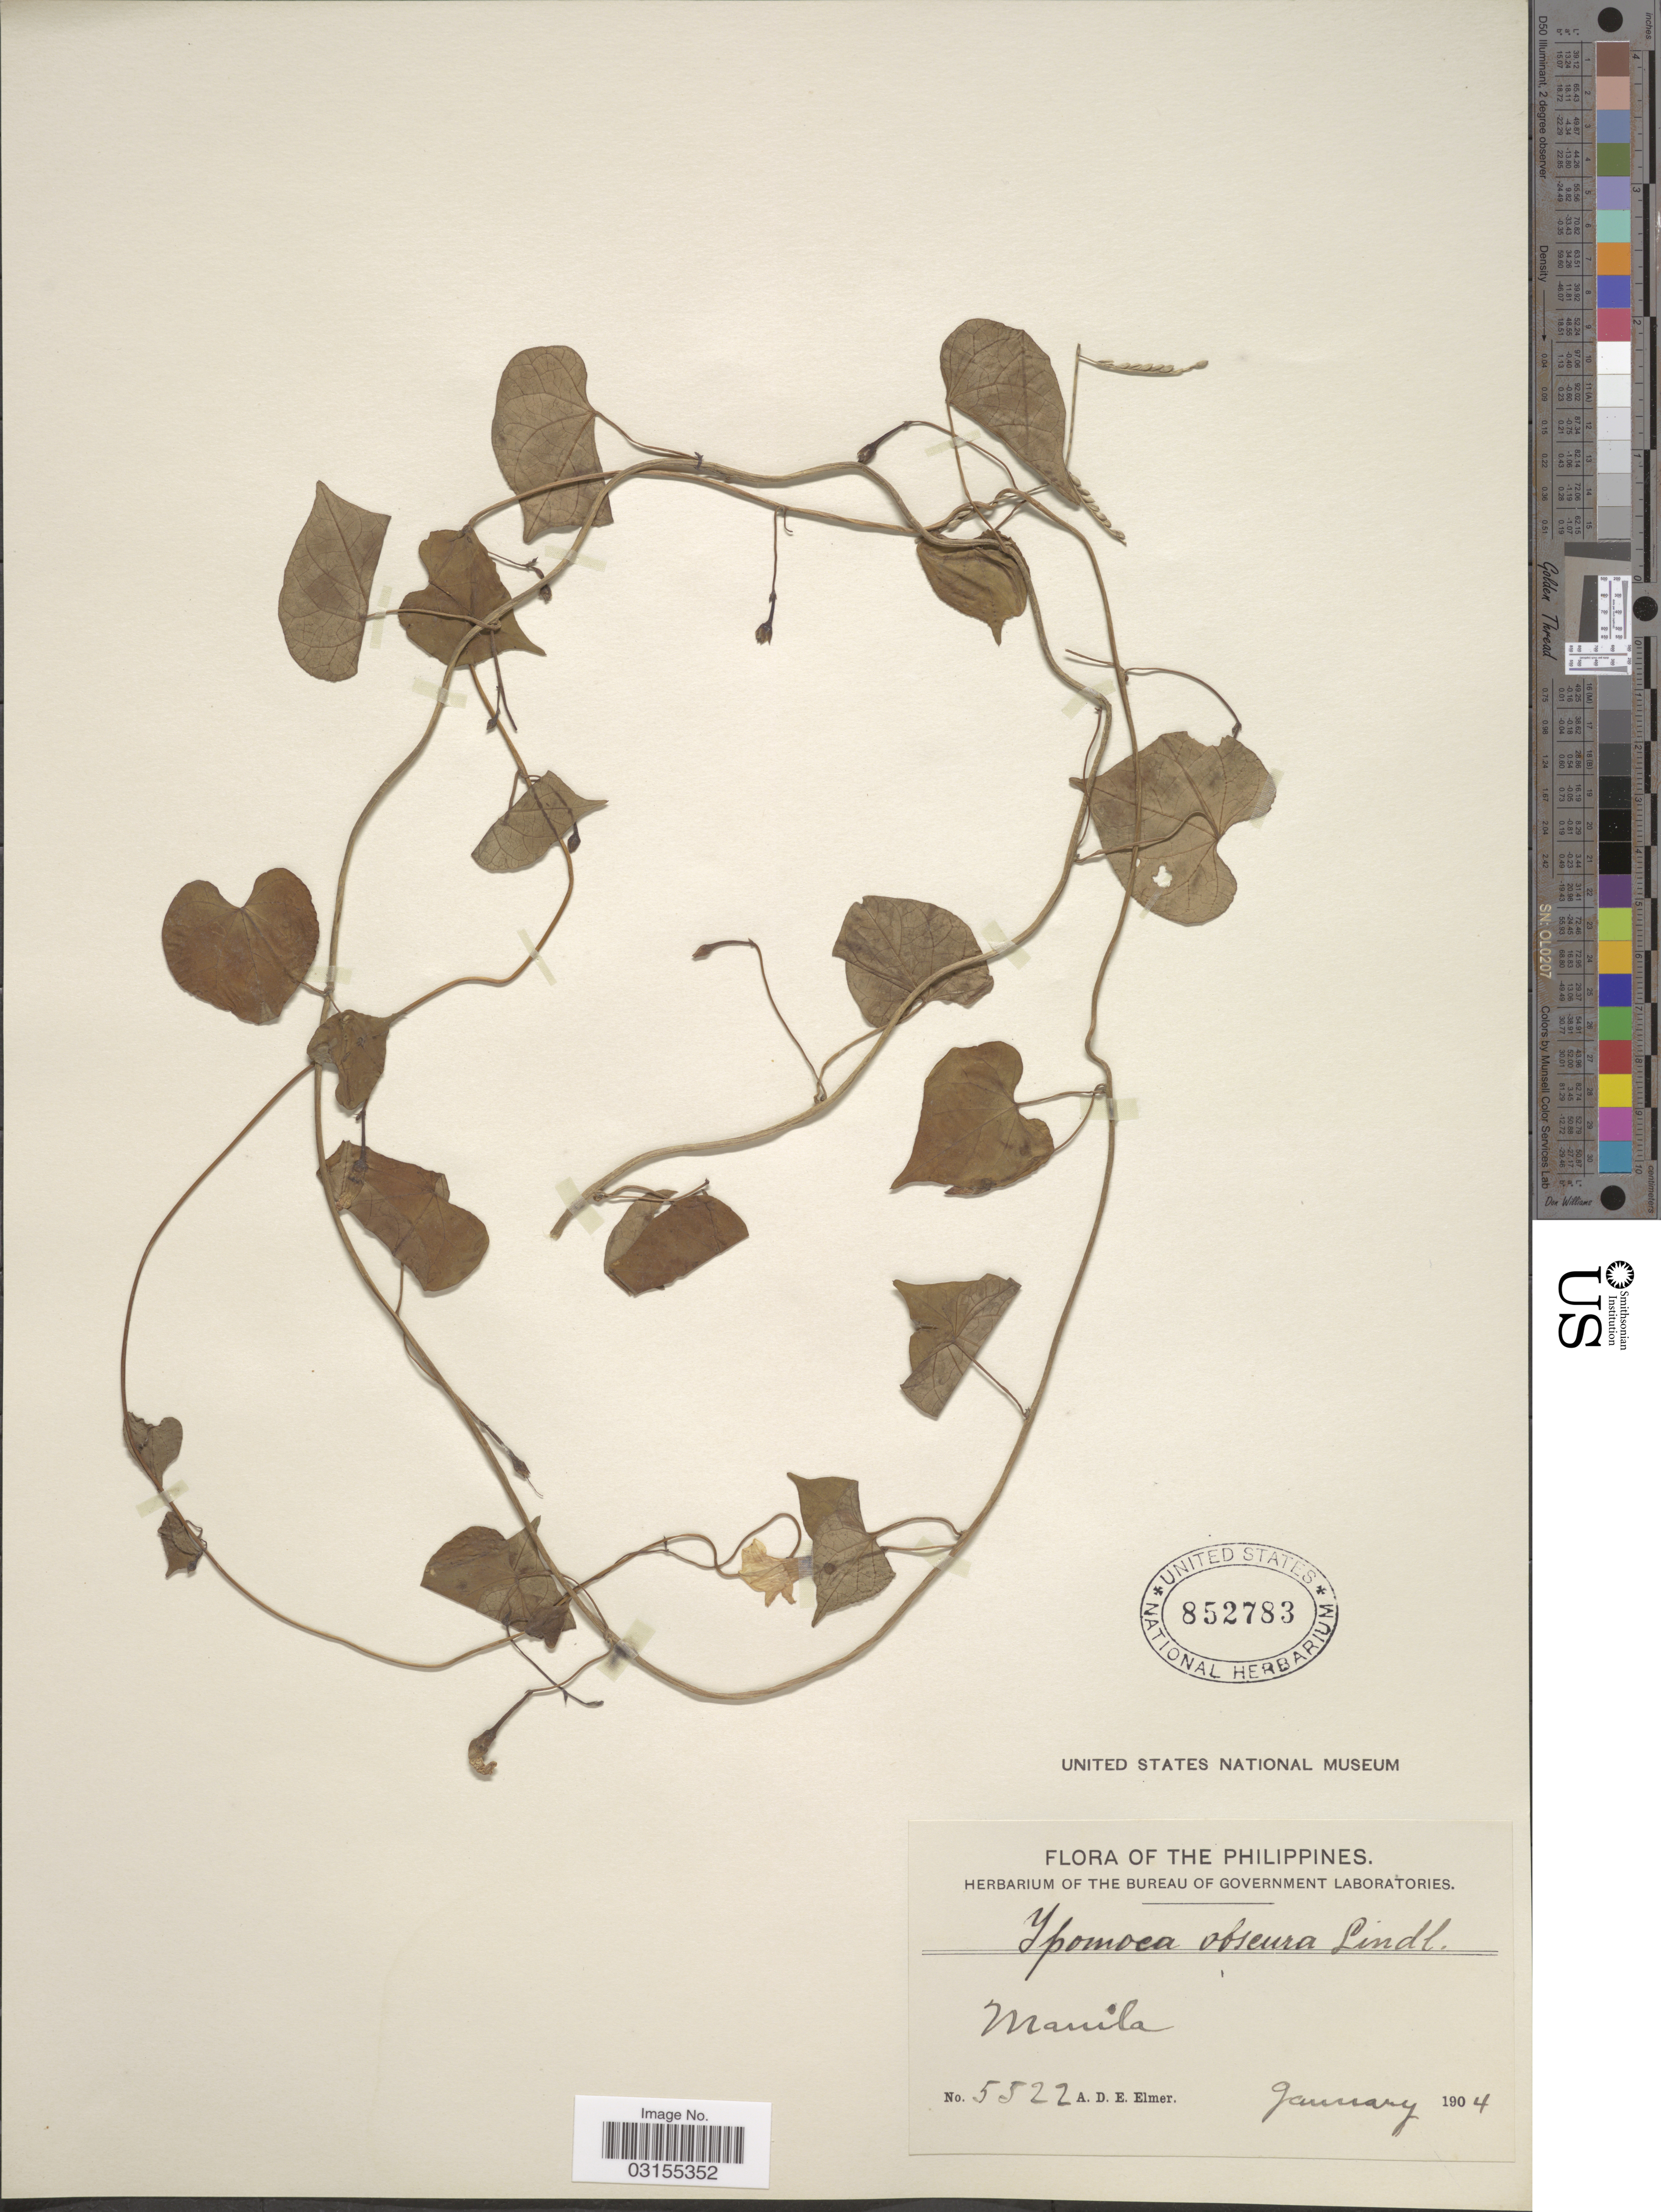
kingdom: Plantae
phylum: Tracheophyta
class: Magnoliopsida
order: Solanales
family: Convolvulaceae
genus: Ipomoea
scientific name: Ipomoea obscura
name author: (L.) Ker Gawl.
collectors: A. D. E. Elmer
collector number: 5522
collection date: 1904-01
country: Philippines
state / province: National Capital Region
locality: Manila.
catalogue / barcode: US 852783